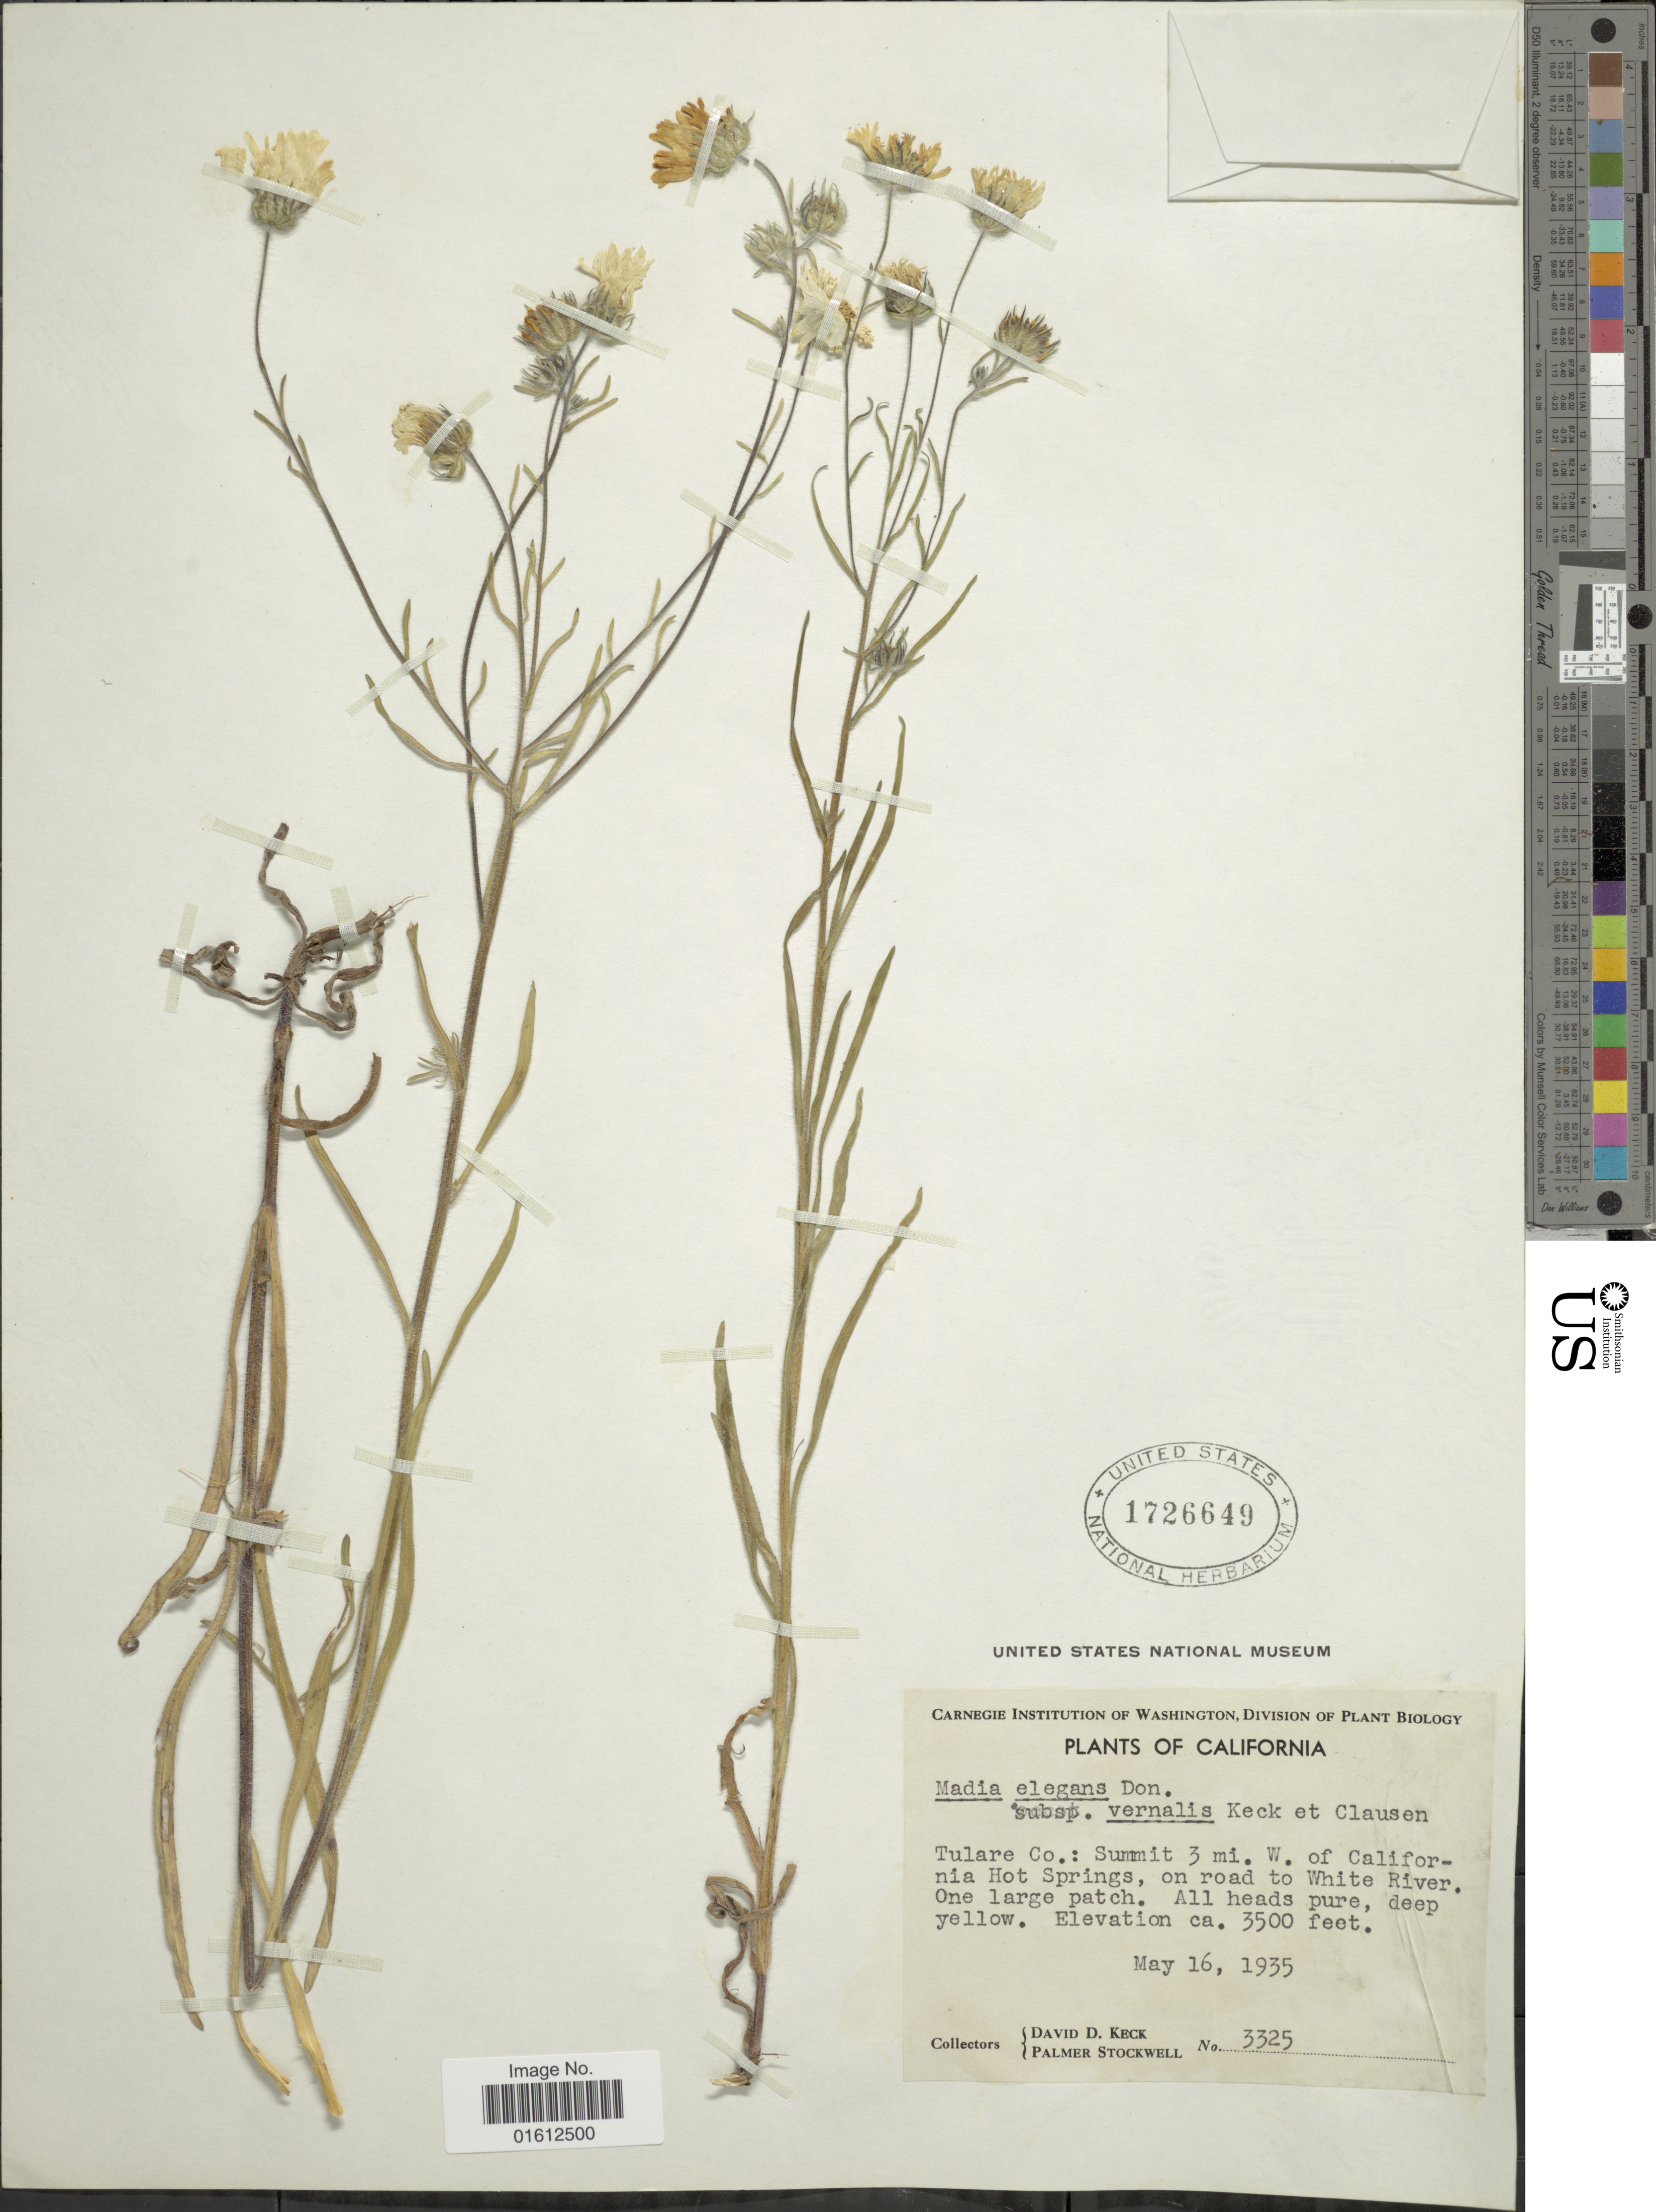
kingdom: Plantae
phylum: Tracheophyta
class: Magnoliopsida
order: Asterales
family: Asteraceae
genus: Madia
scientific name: Madia elegans subsp. vernalis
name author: D.D. Keck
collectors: D. Keck & P. Stockwell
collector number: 3325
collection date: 1935-05-16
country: United States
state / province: California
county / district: Tulare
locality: Tulare Co.: Summit 3 mi. W. of California Hot Springs, on road to White River.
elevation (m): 1067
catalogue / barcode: US 1726649